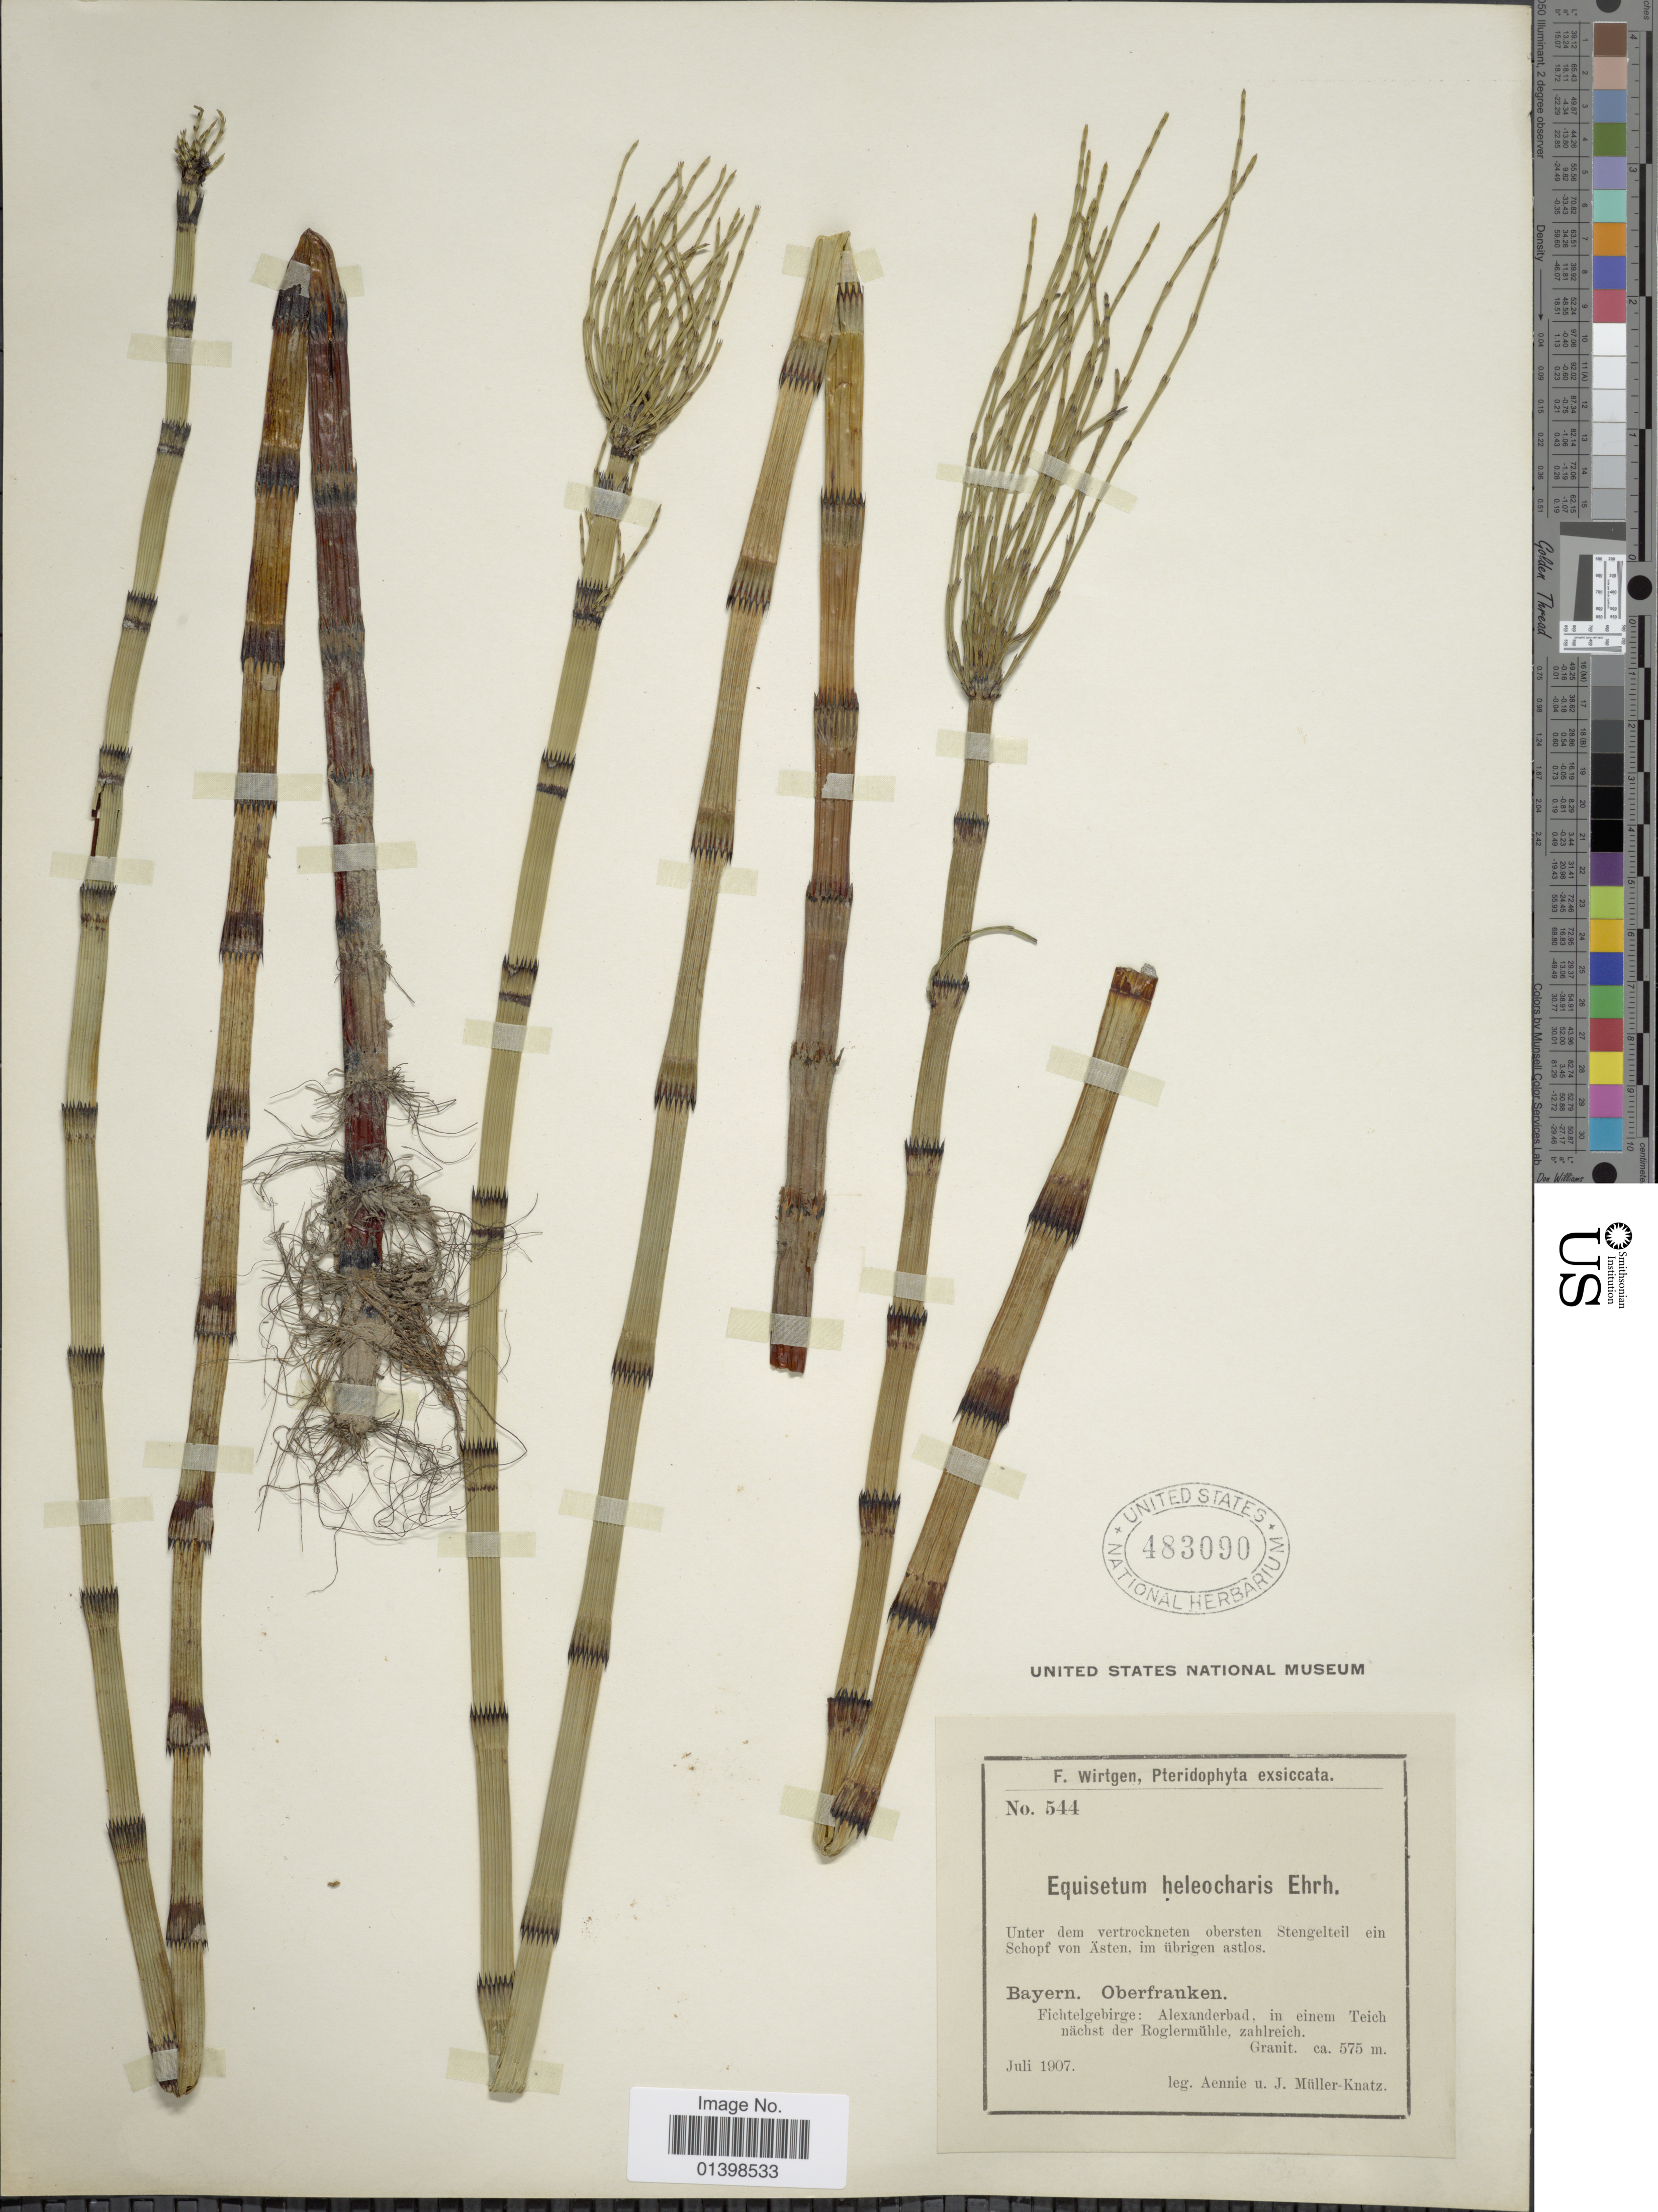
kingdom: Plantae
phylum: Tracheophyta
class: Polypodiopsida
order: Equisetales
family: Equisetaceae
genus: Equisetum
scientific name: Equisetum fluviatile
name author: L.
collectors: A. Müller-Knatz & J. Müller-Knatz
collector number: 544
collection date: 1907-07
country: Germany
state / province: Bayern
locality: Oberfranken. Fichtelgebirge: Alexanderbad, in einem Teich nächst der Roglermühle, zahlreich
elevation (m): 575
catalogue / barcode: US 483090